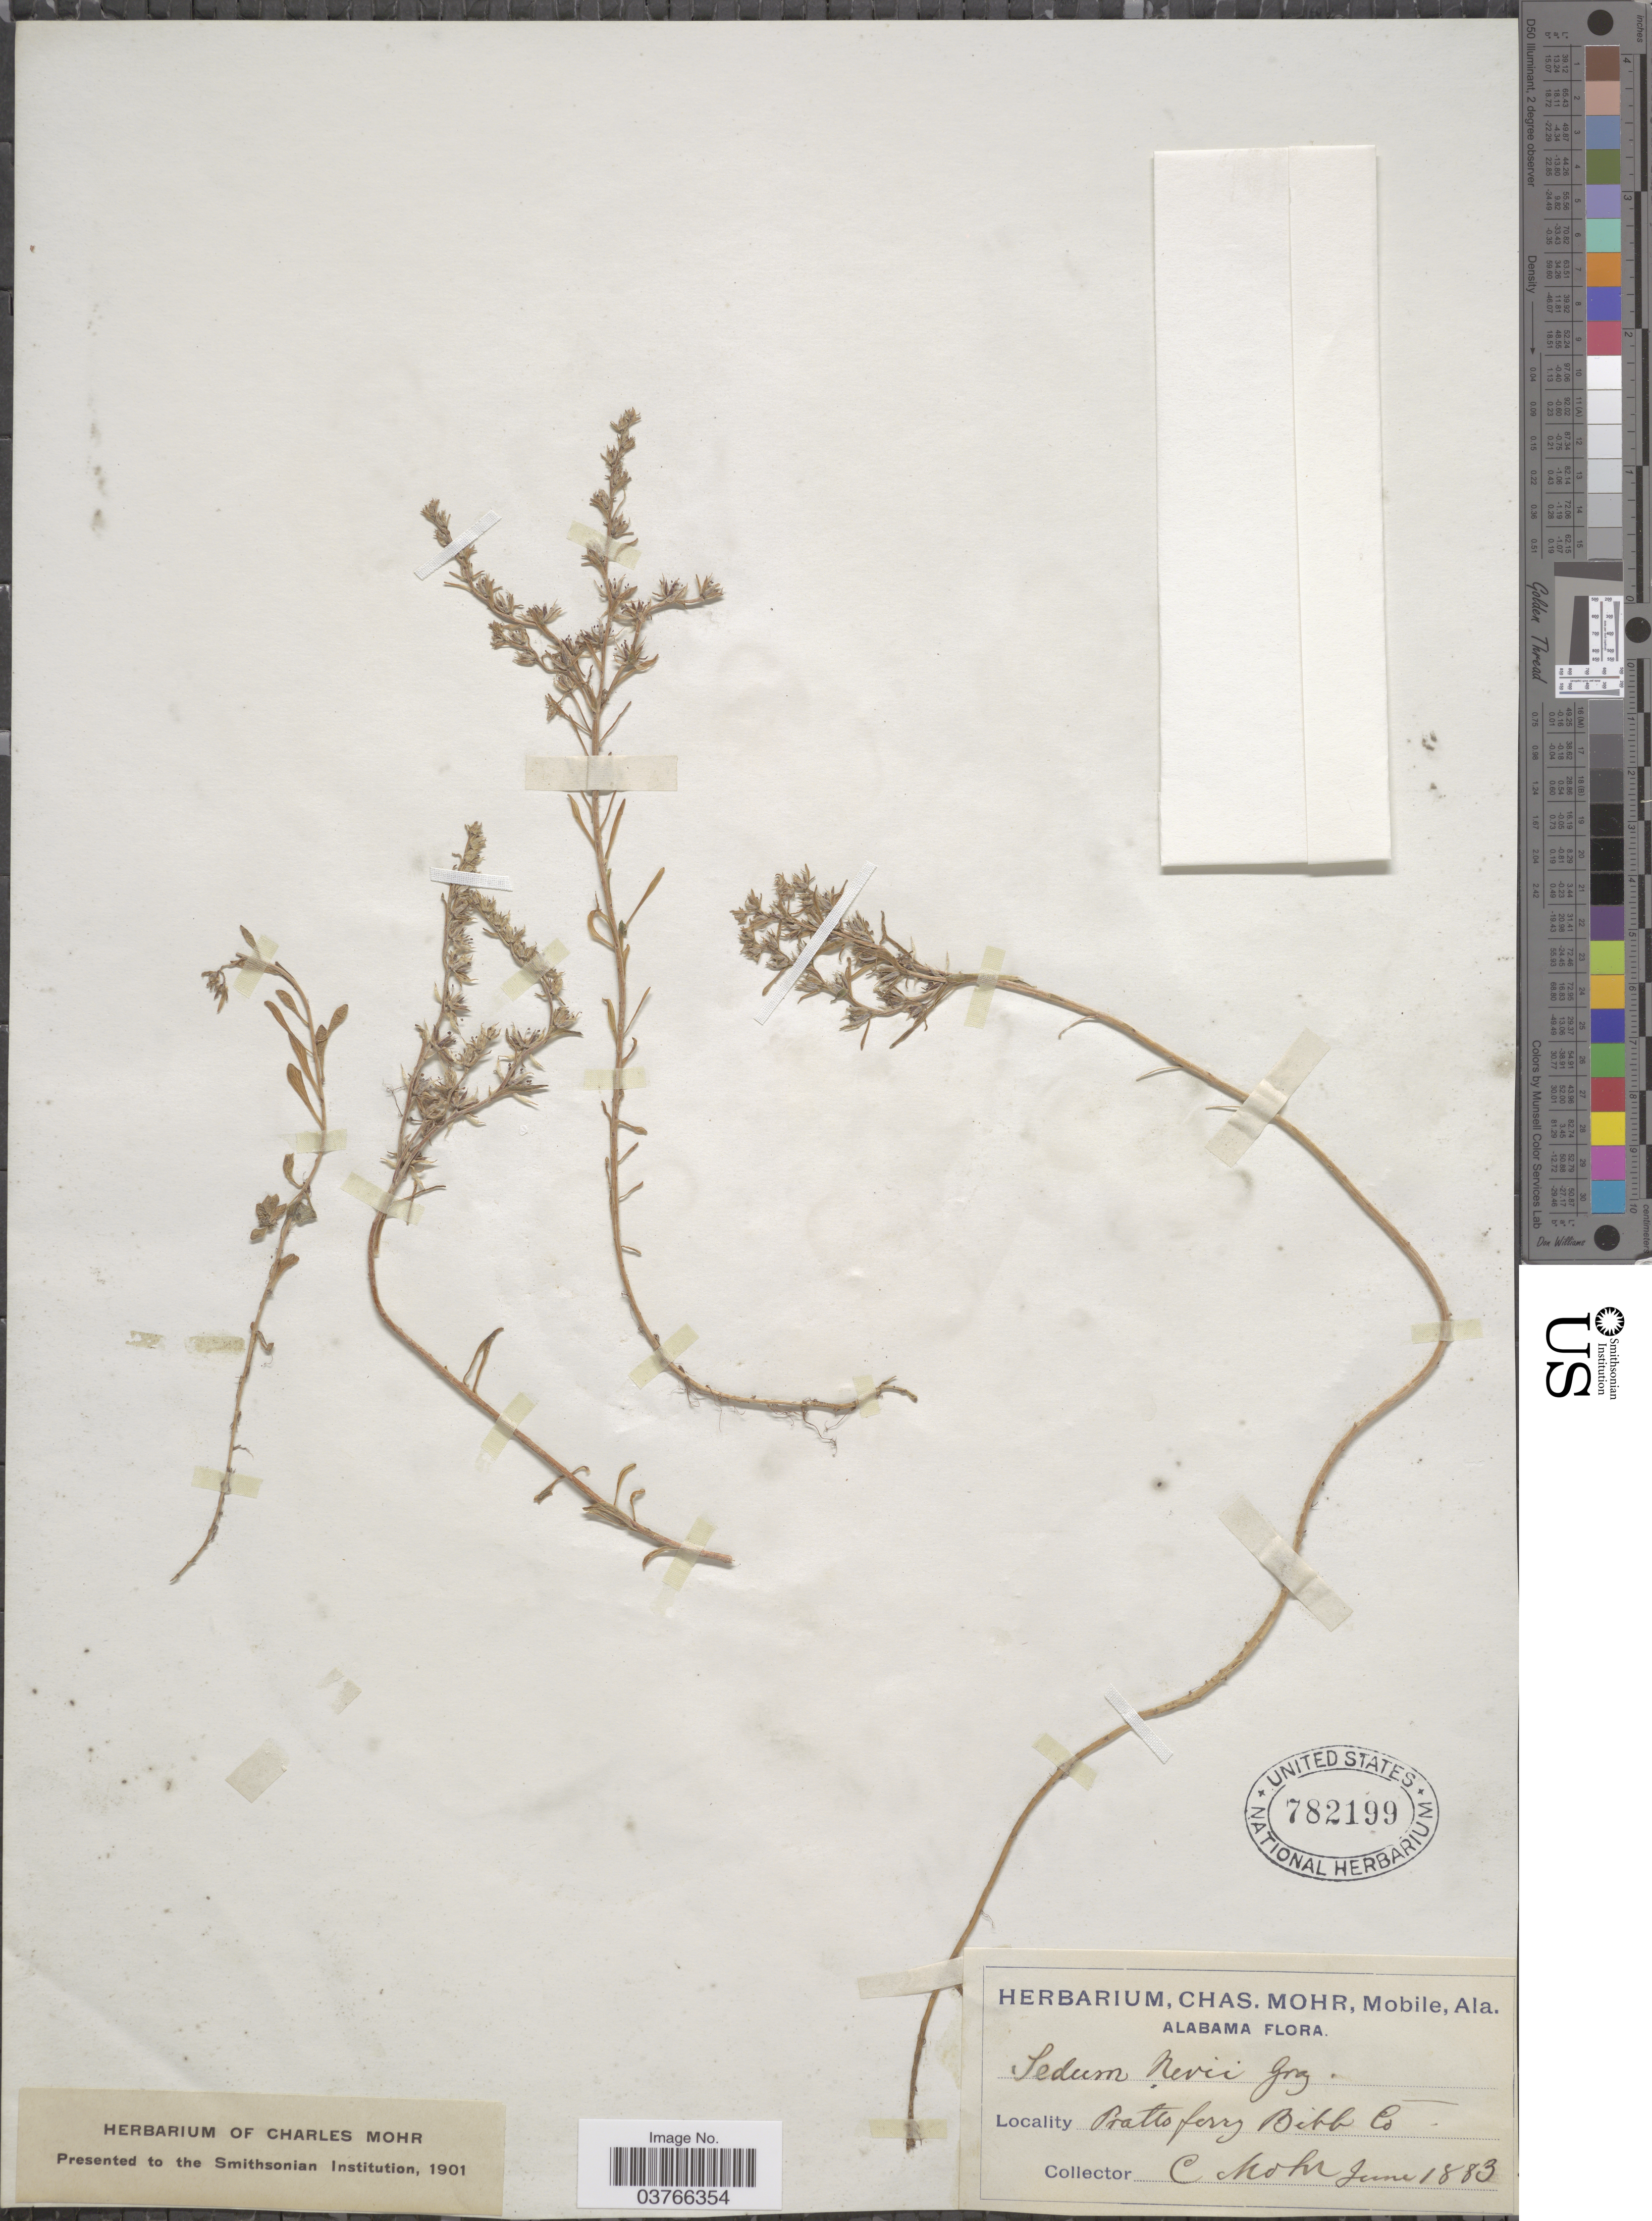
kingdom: Plantae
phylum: Tracheophyta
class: Magnoliopsida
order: Saxifragales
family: Crassulaceae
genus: Sedum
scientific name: Sedum nevii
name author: A. Gray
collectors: Mohr, C. T. (herbarium)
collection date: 1883-06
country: United States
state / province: Alabama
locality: Pratts ferry. Bibb Co.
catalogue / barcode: US 782199